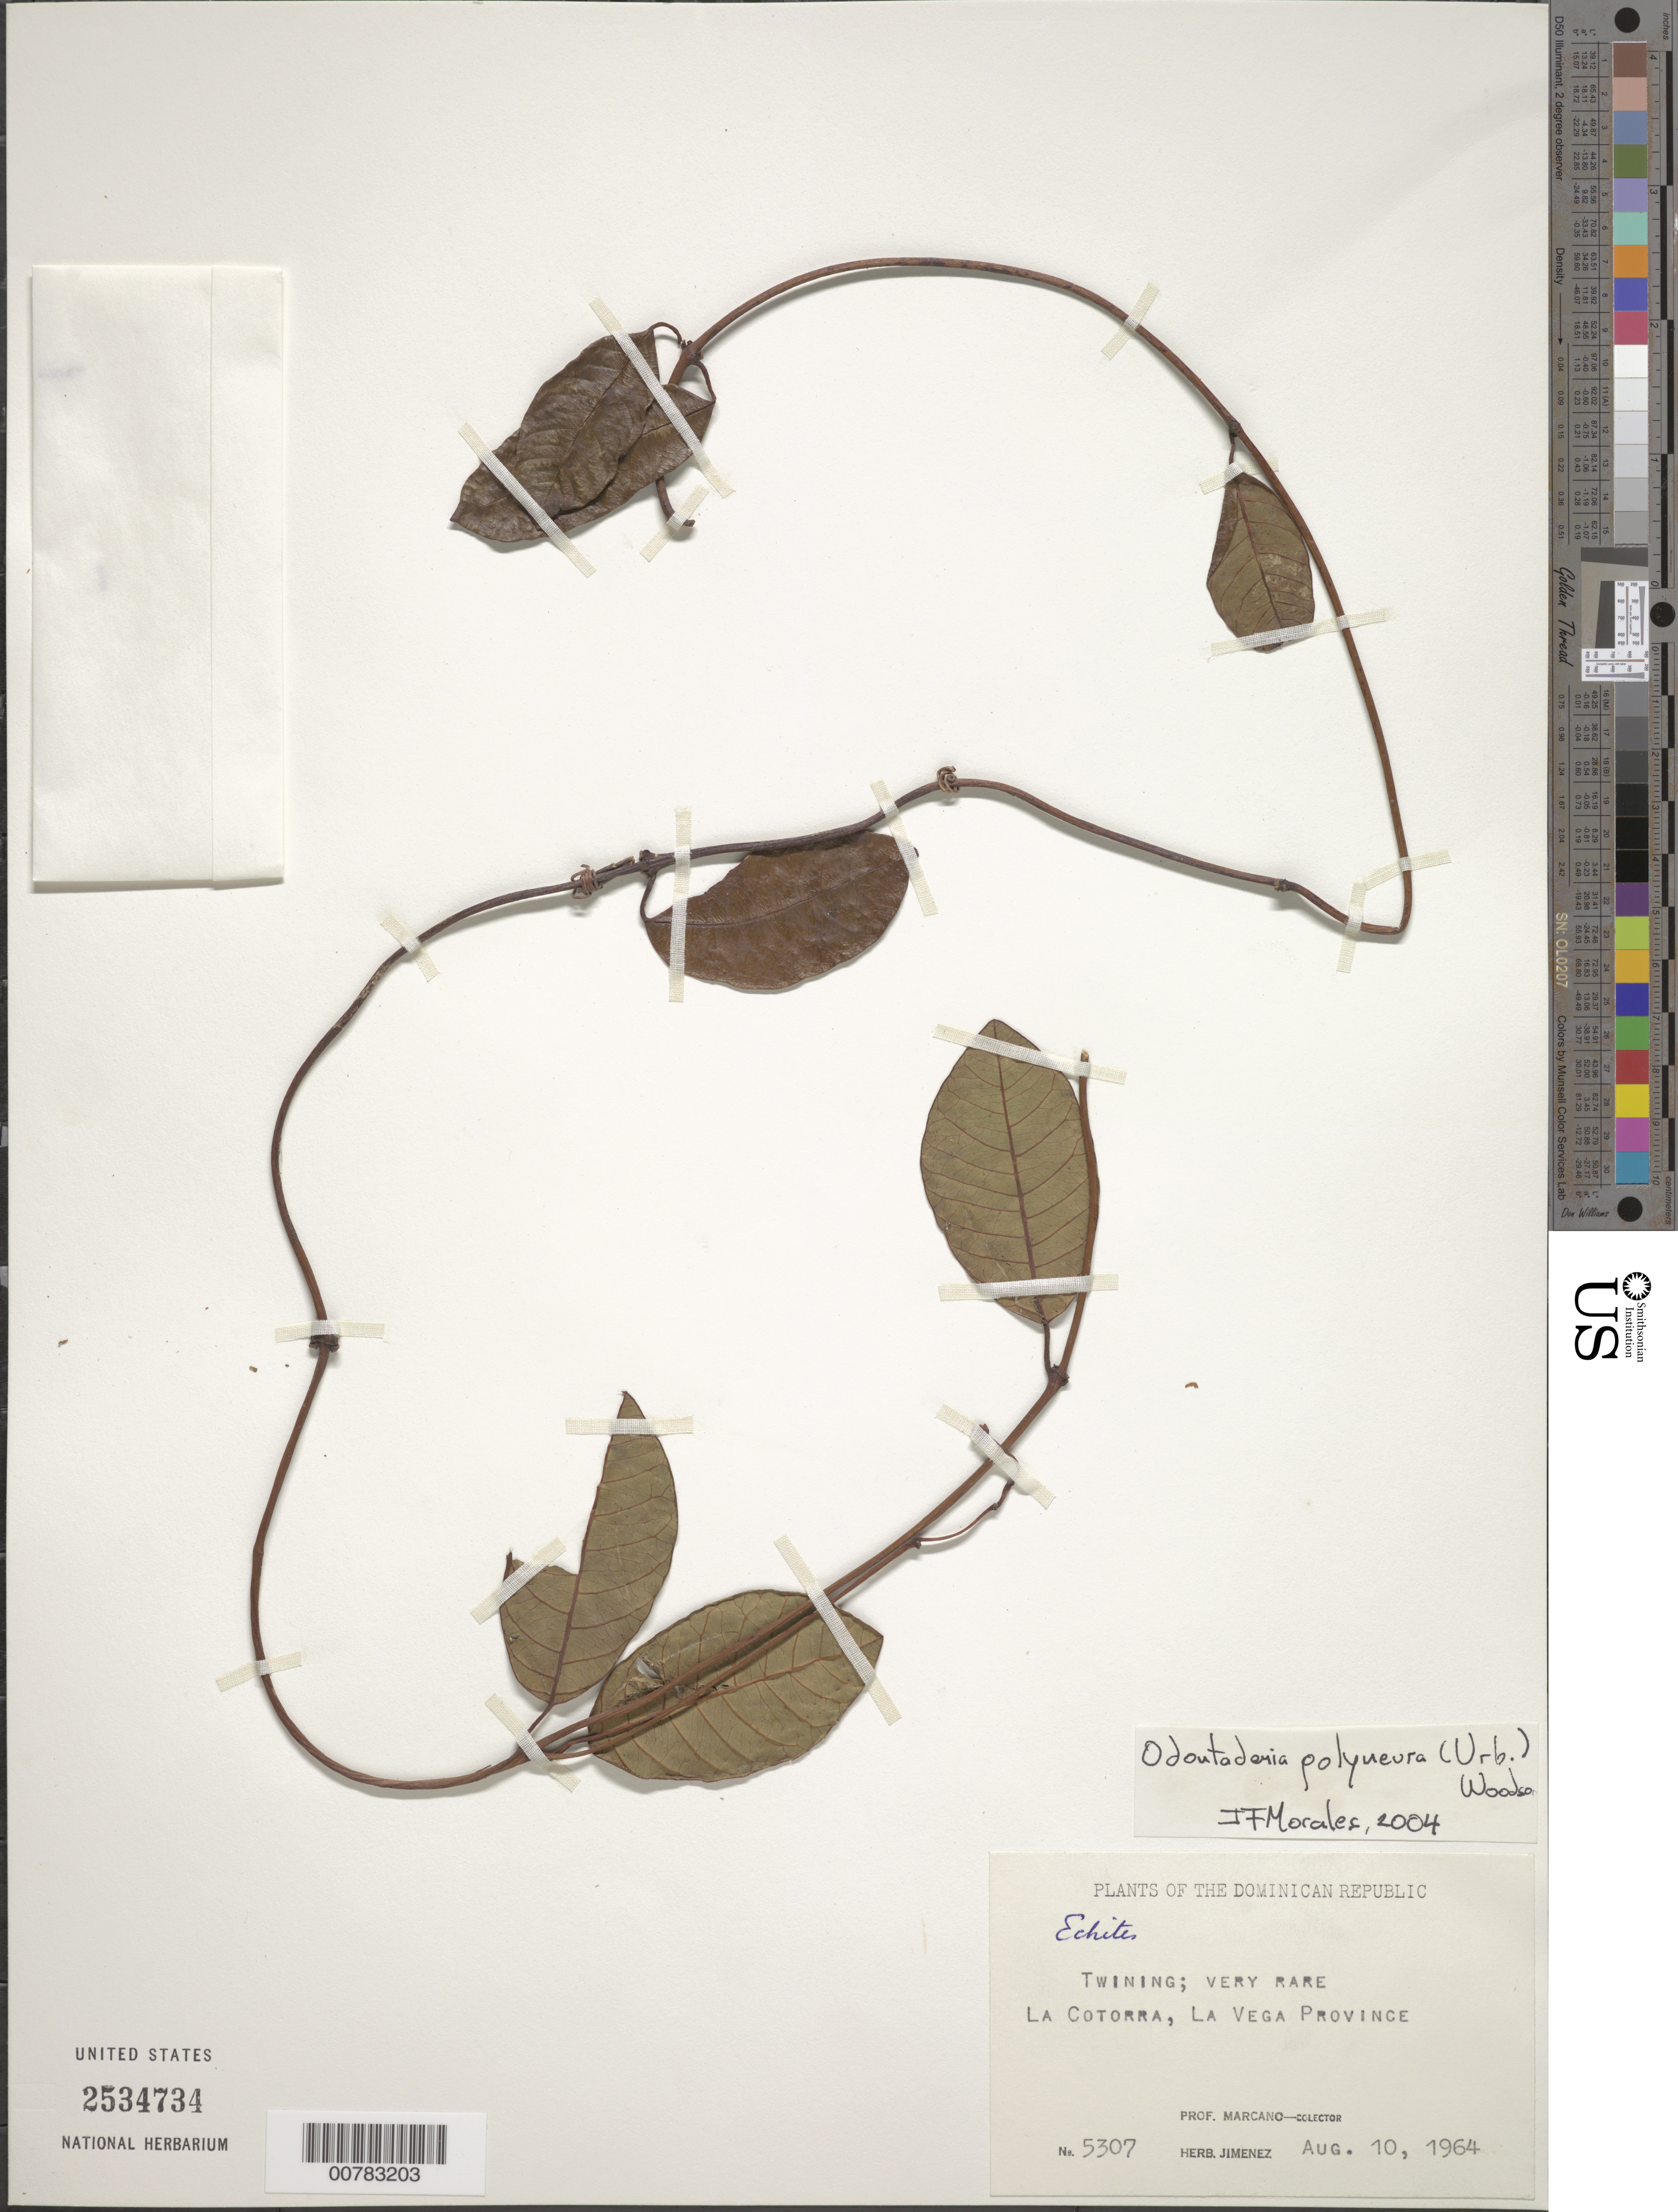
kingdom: Plantae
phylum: Tracheophyta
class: Magnoliopsida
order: Gentianales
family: Apocynaceae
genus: Echites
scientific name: Echites sp.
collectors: E. J. Marcano F.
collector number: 5307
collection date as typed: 10 Aug 1964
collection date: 1964-08-10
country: Dominican Republic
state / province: La Vega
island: Hispaniola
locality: La Cotorra.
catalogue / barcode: US 2534734